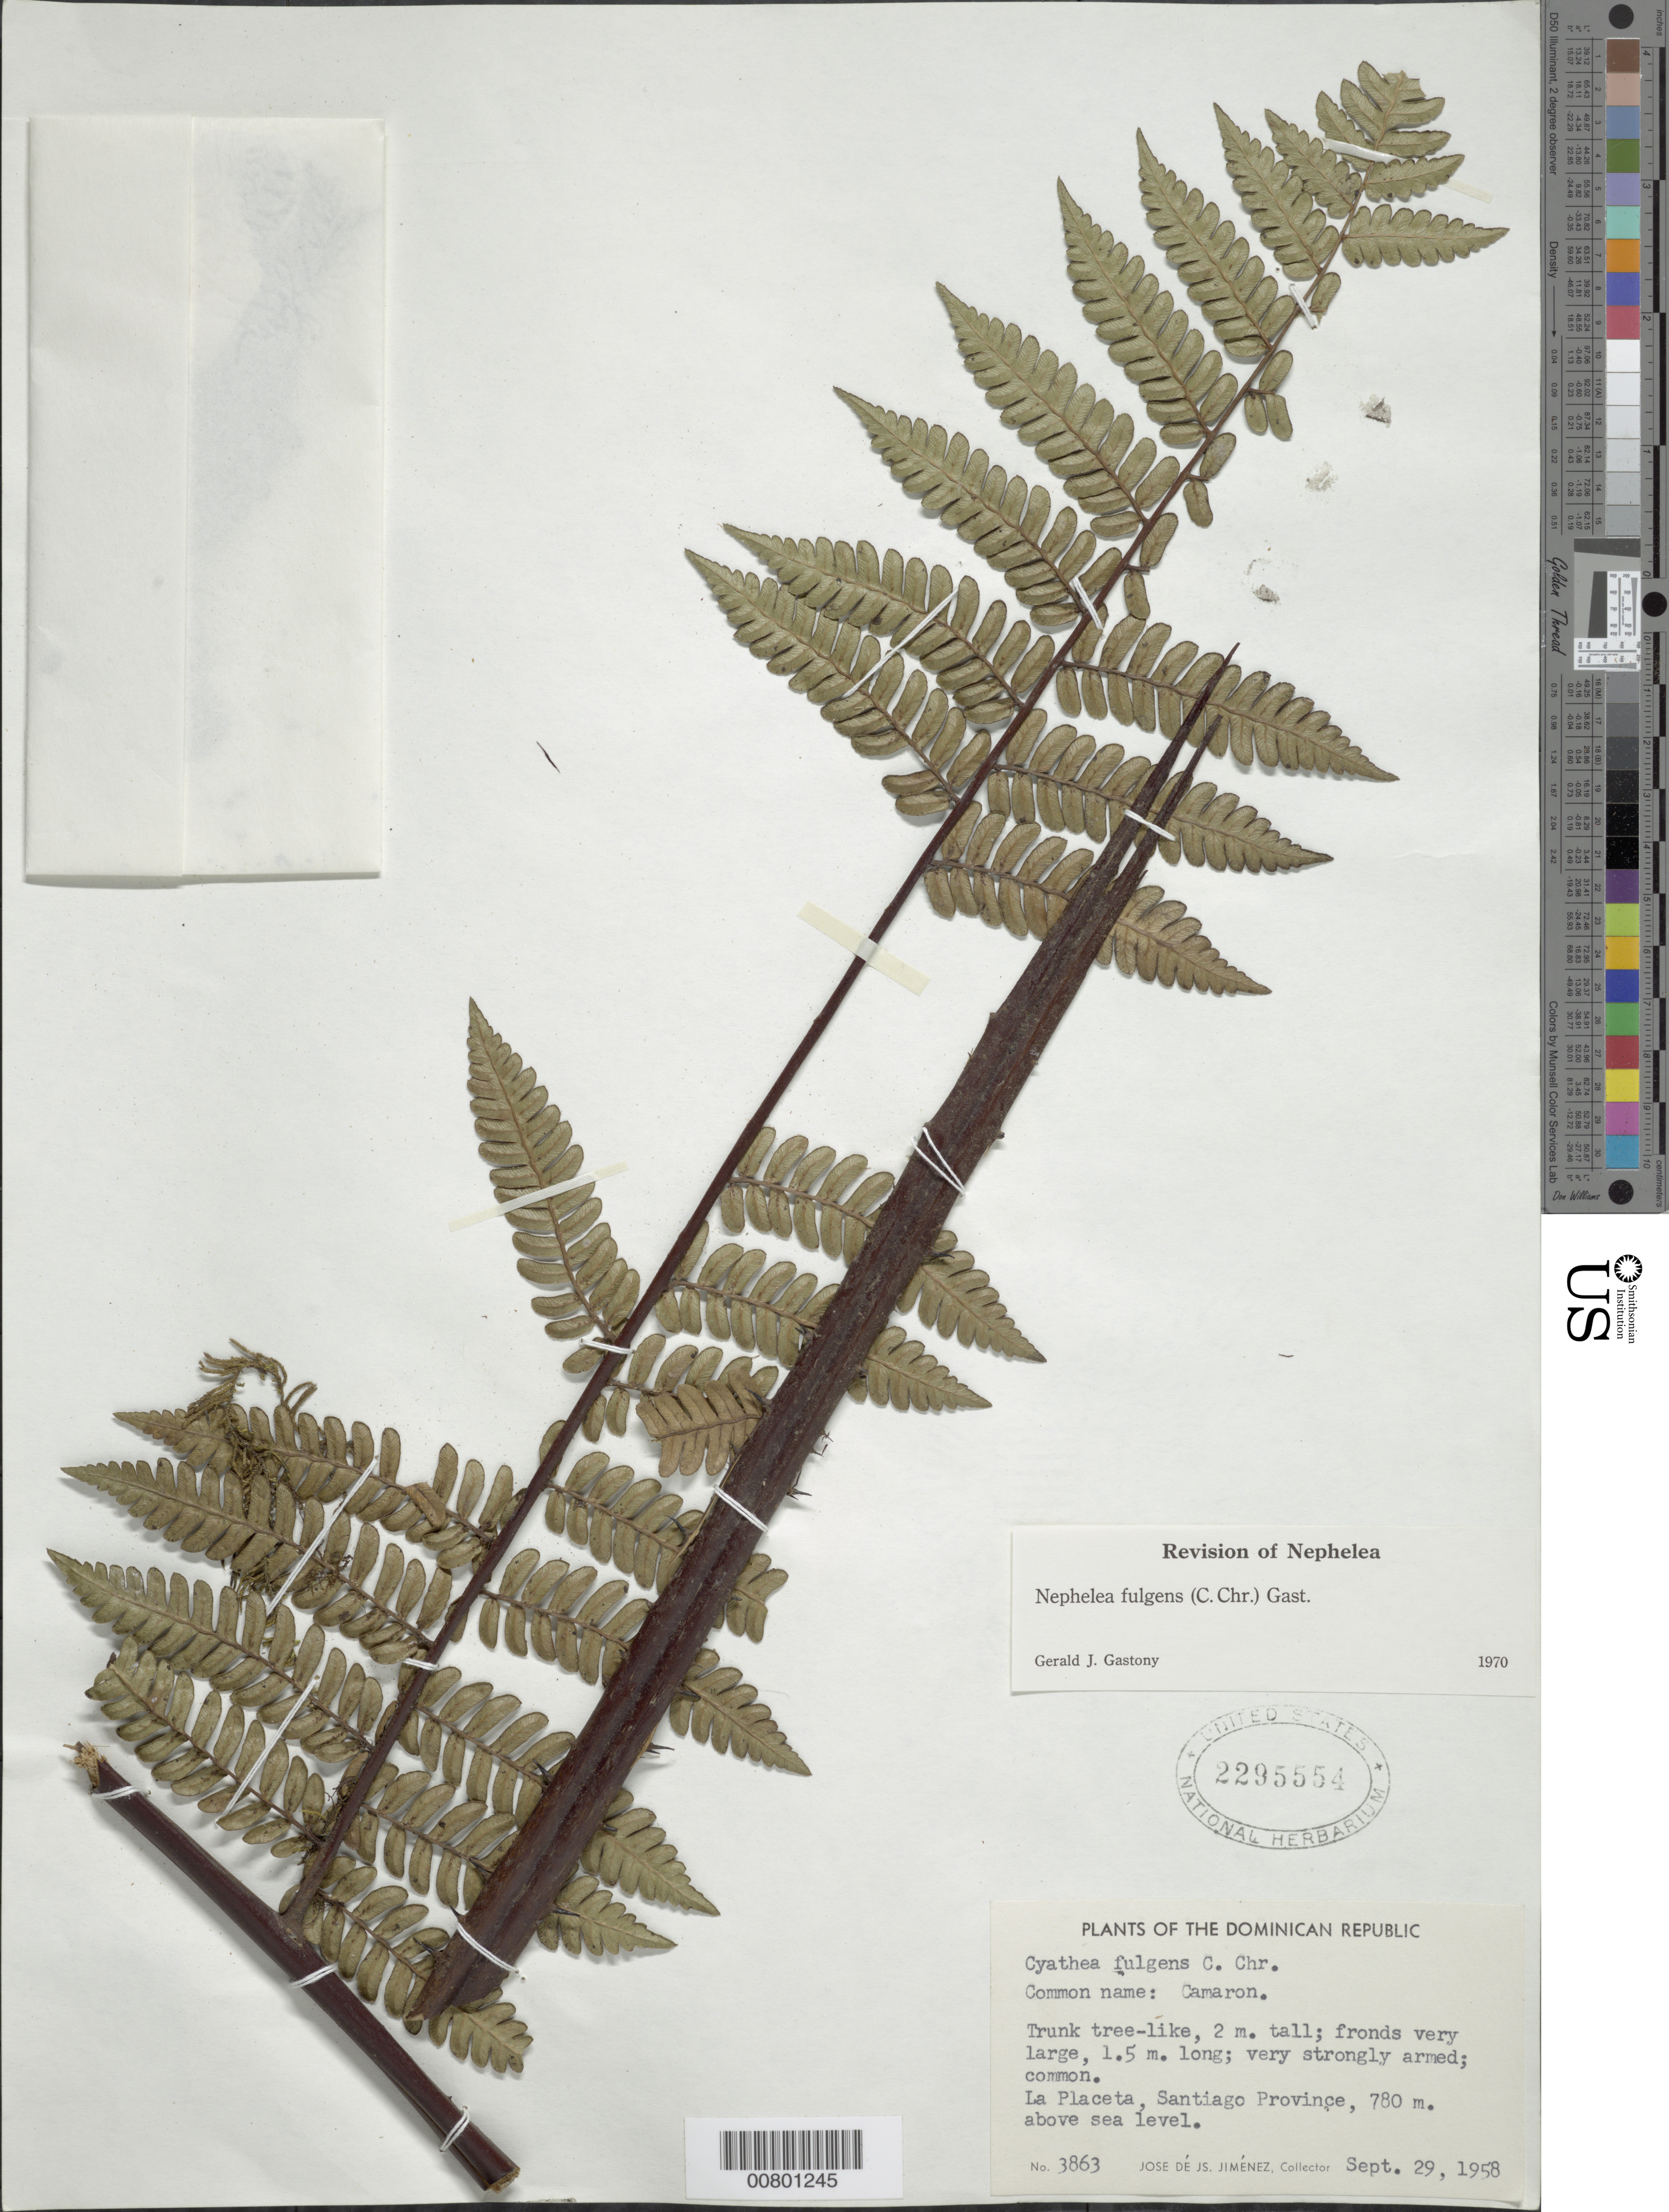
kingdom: Plantae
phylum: Tracheophyta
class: Polypodiopsida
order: Cyatheales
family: Cyatheaceae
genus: Alsophila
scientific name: Alsophila fulgens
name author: (C. Chr.) D.S. Conant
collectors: J. J. Jiménez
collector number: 3863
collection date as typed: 29 Sep 1958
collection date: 1958-09-29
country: Dominican Republic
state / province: Santiago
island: Hispaniola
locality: La Placeta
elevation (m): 780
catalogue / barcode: US 2295554